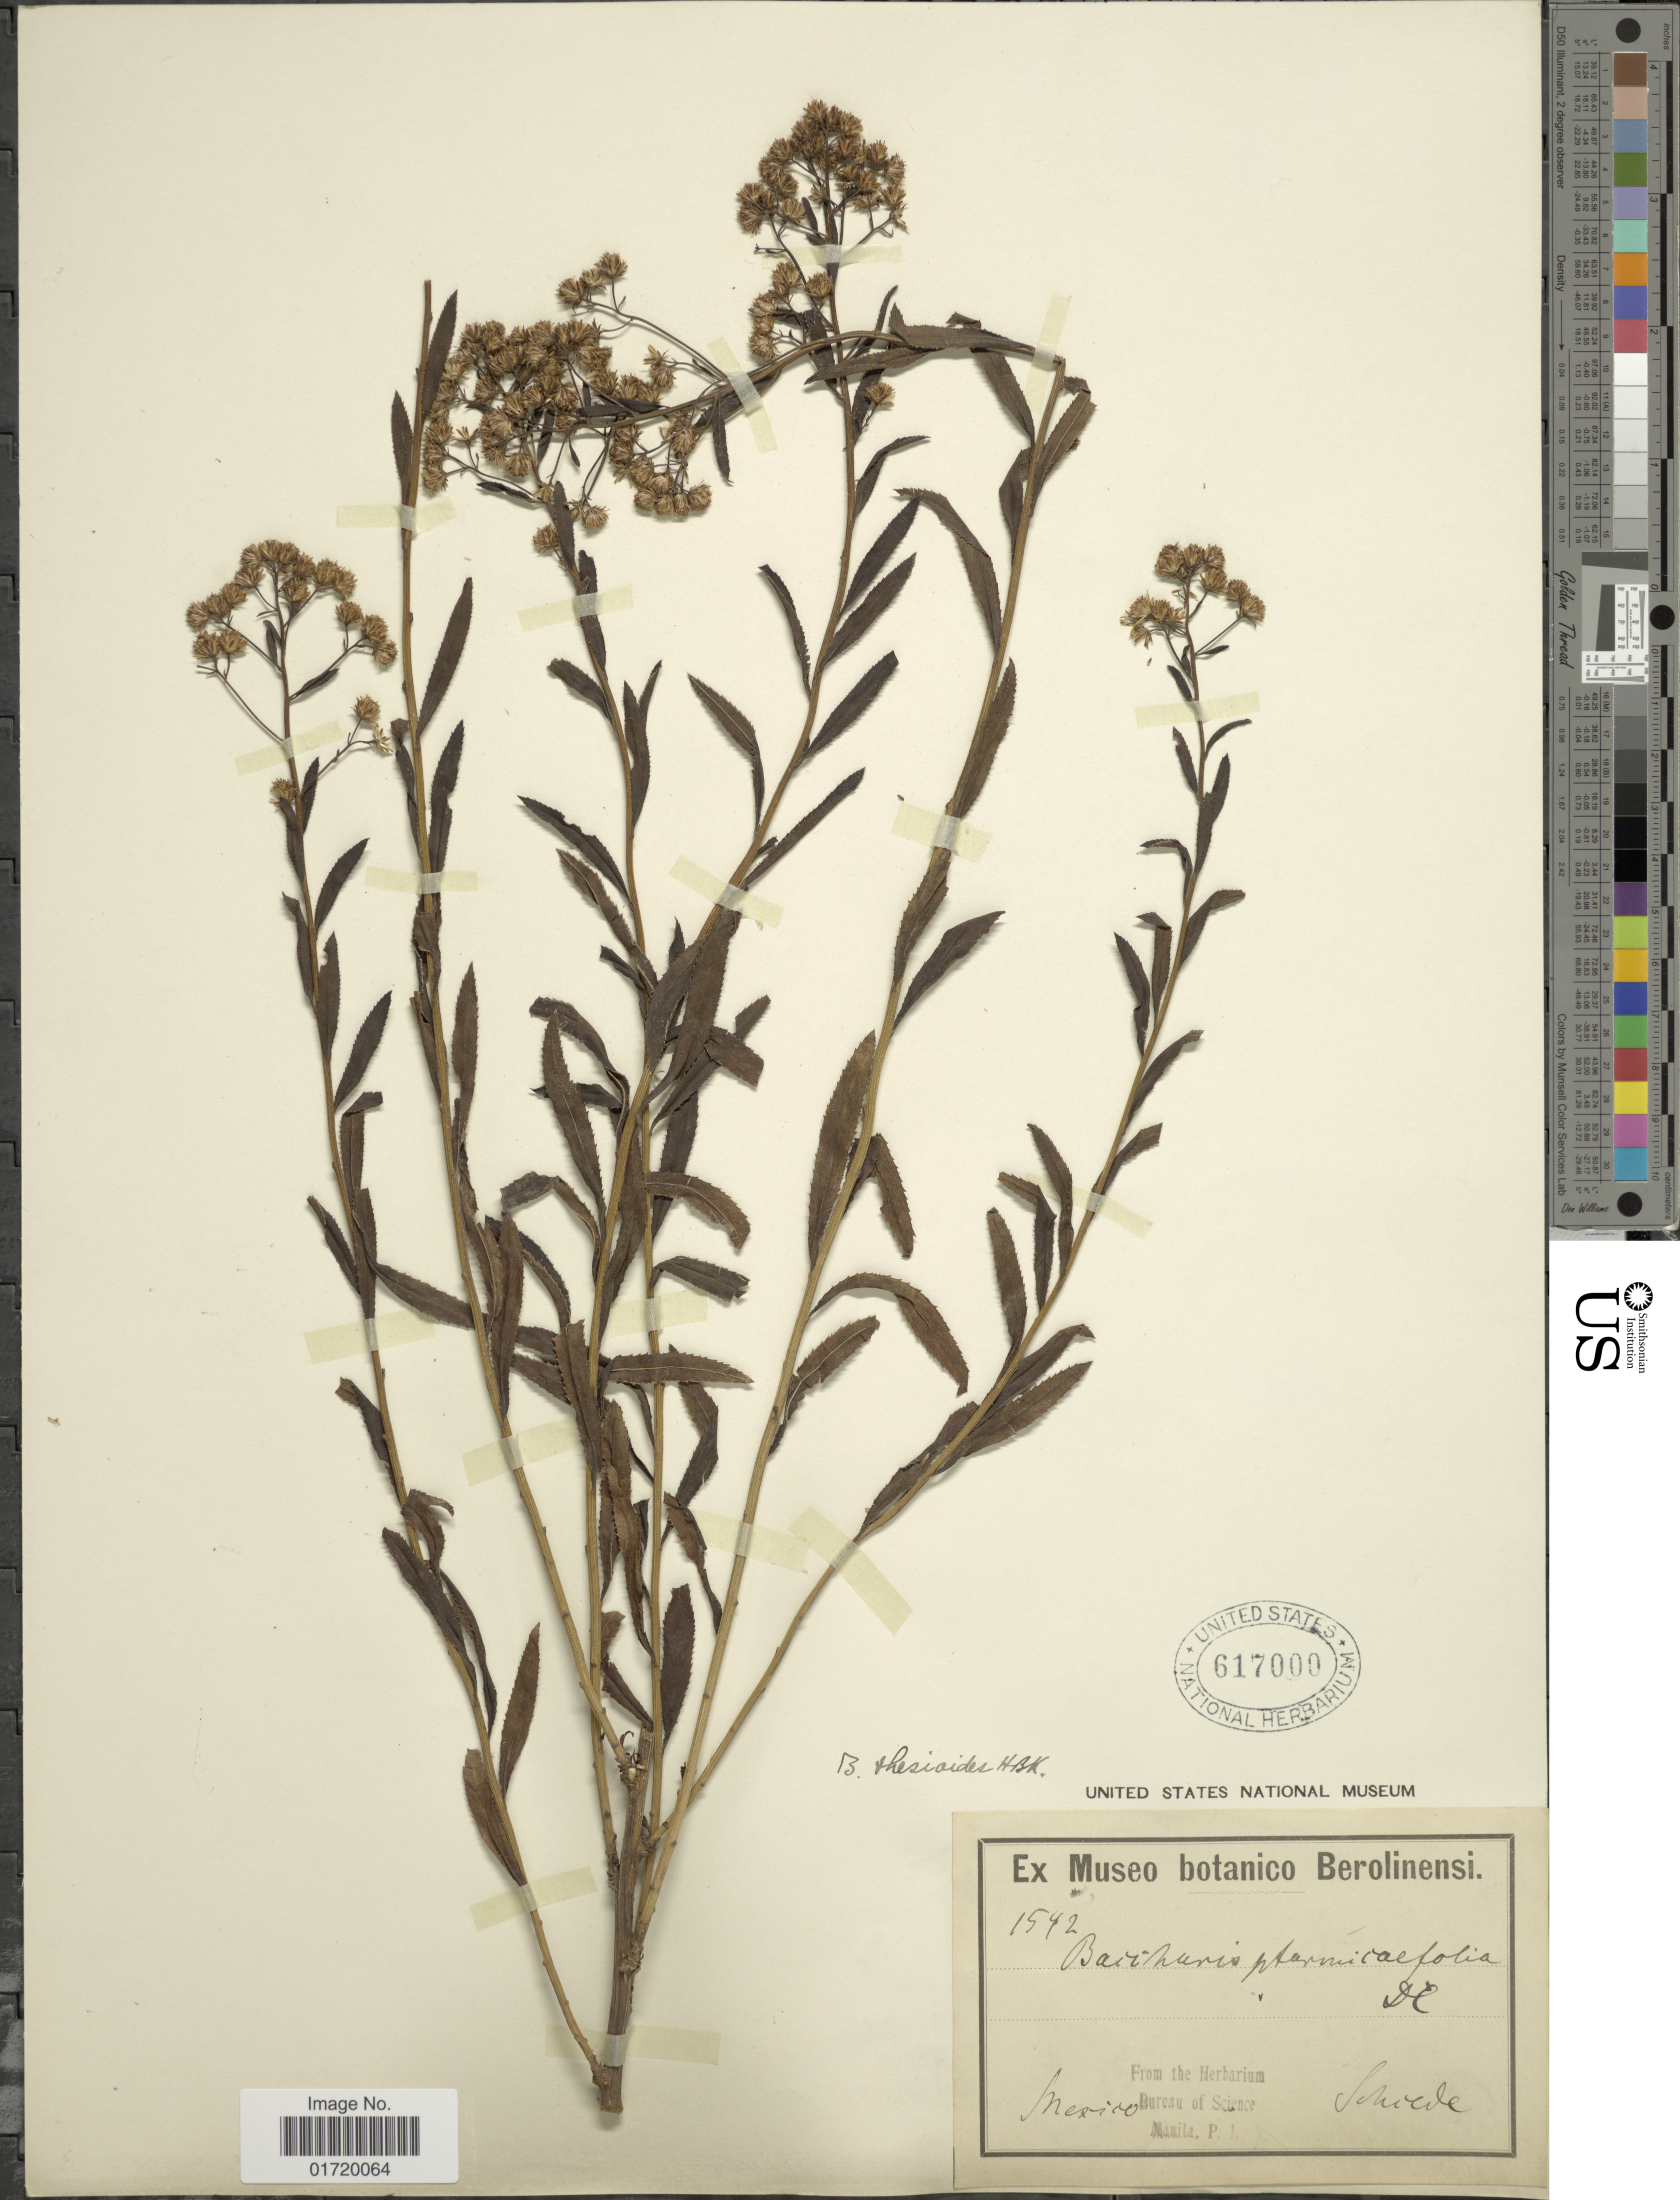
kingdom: Plantae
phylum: Tracheophyta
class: Magnoliopsida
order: Asterales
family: Asteraceae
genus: Baccharis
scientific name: Baccharis thesioides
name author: Kunth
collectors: Schiede, --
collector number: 1542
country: Mexico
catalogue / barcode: US 617000